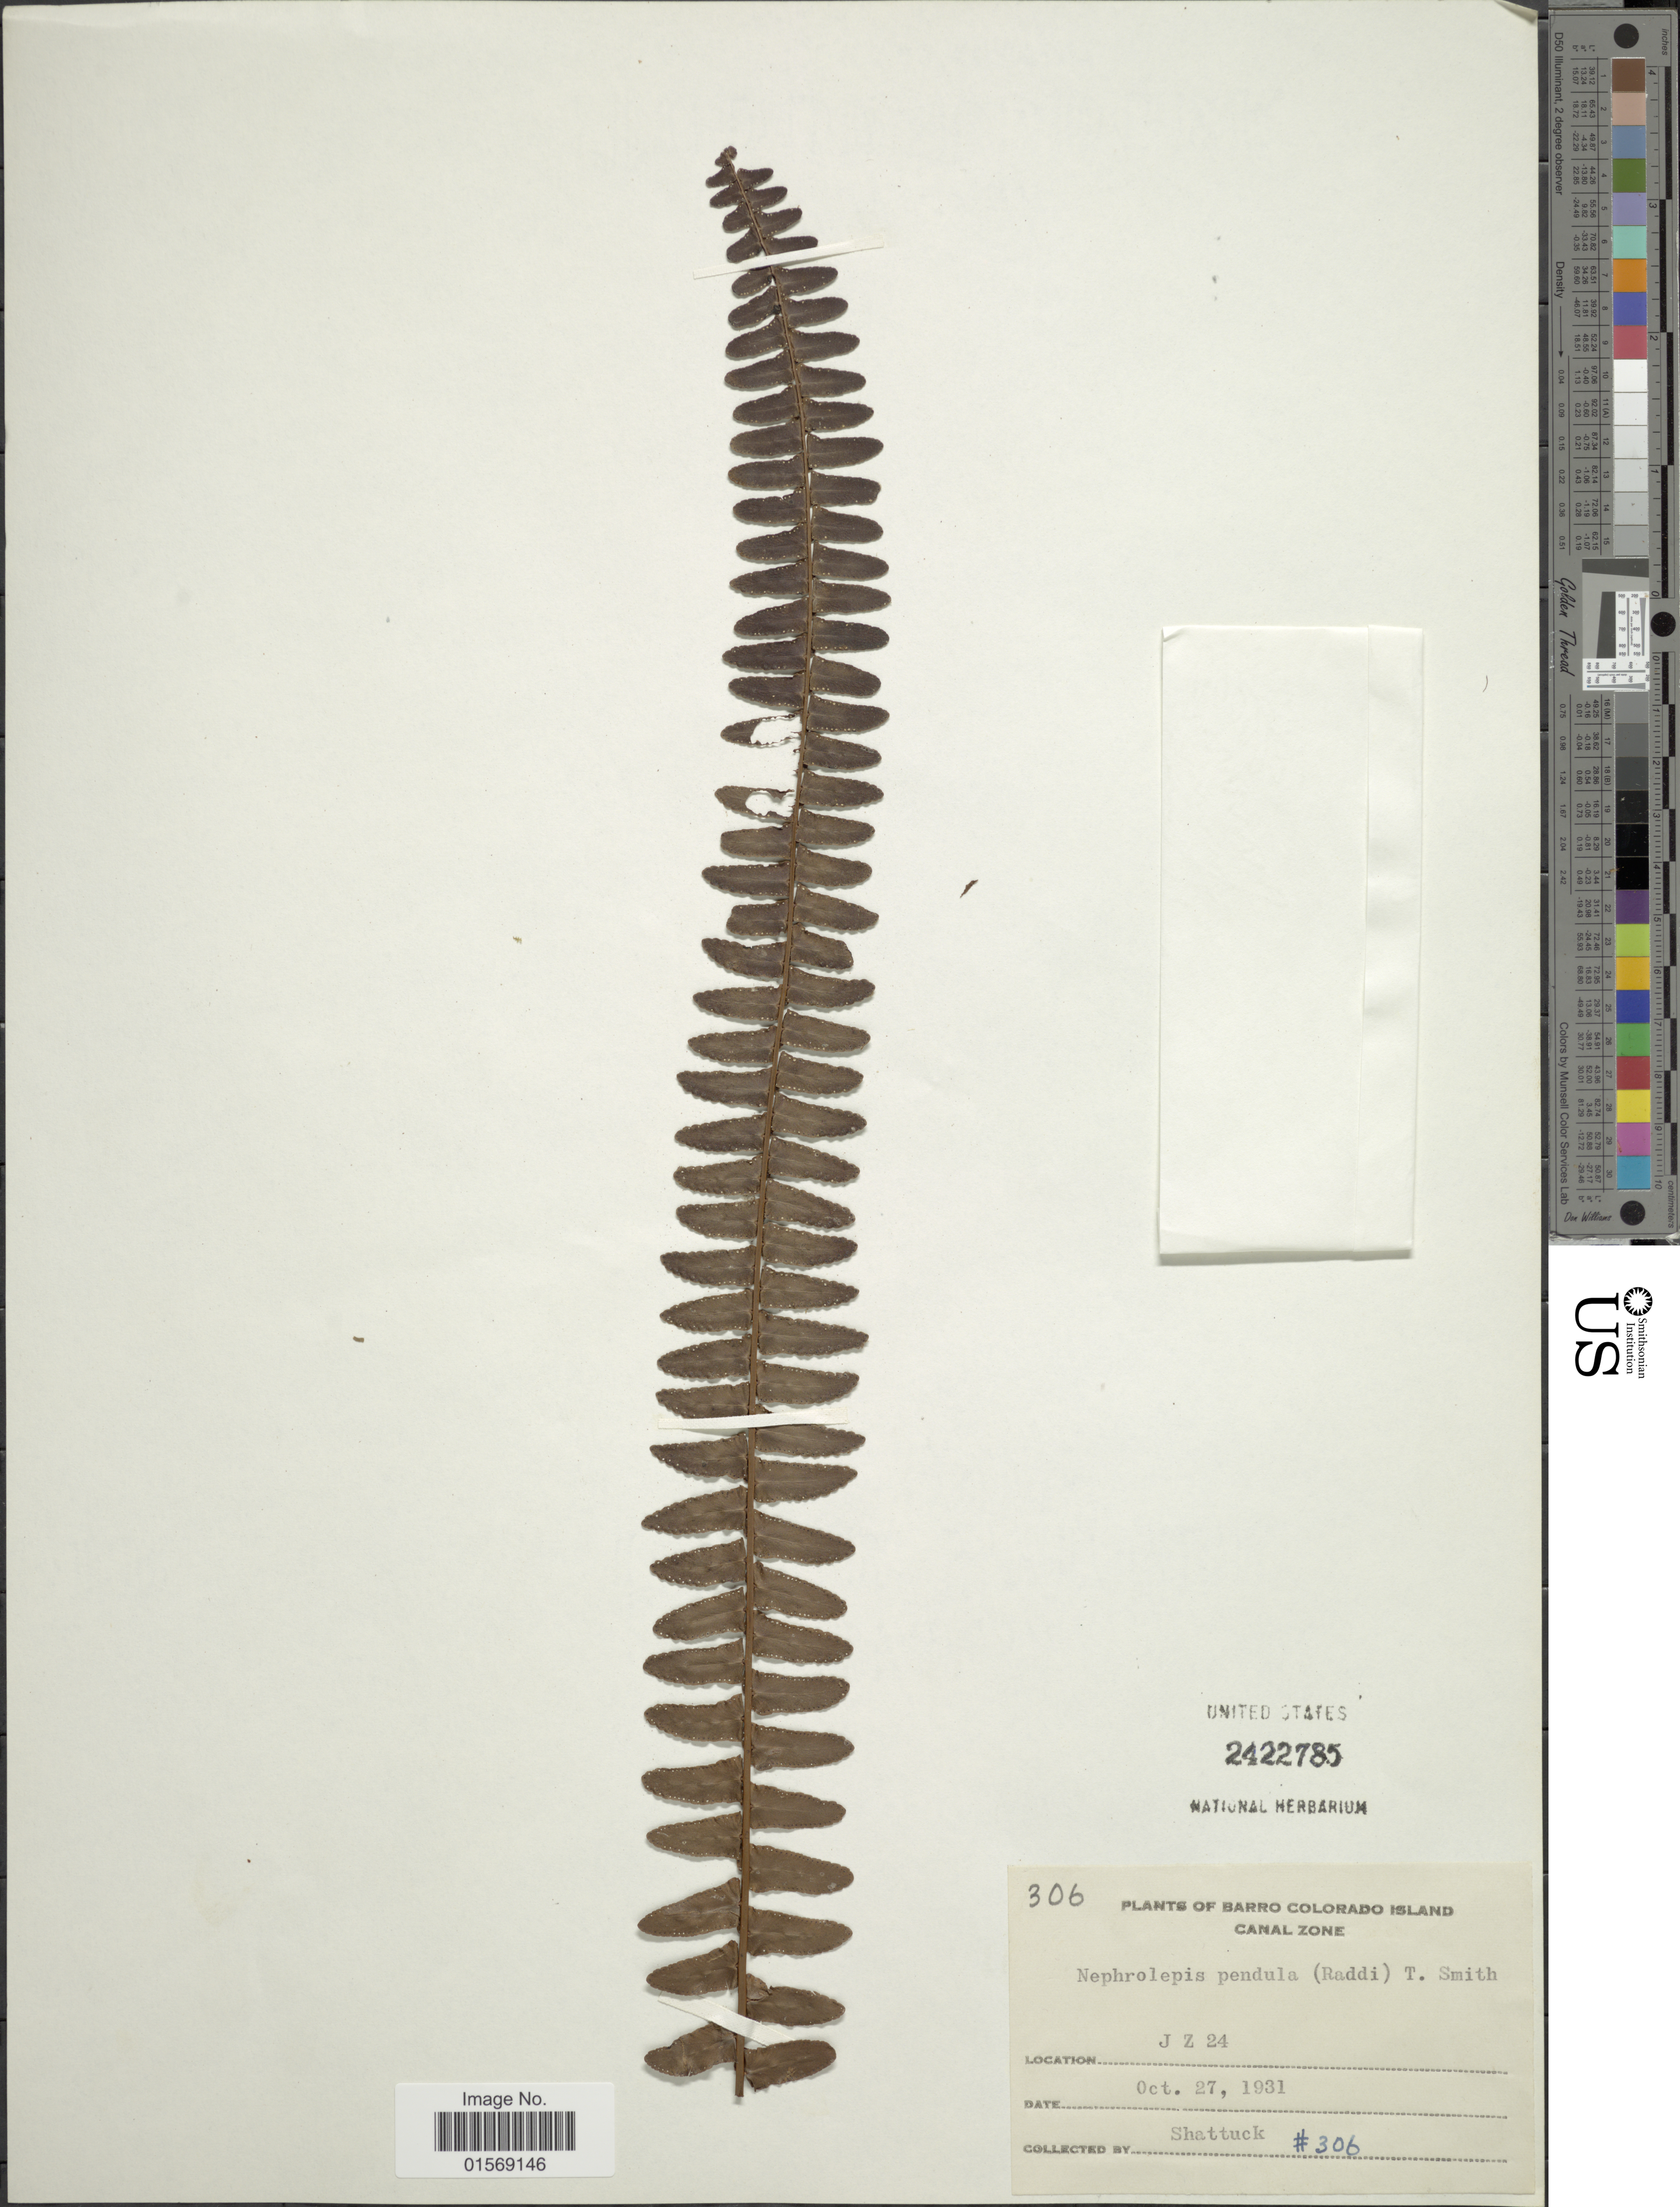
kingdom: Plantae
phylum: Tracheophyta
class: Polypodiopsida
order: Polypodiales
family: Nephrolepidaceae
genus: Nephrolepis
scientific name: Nephrolepis pendula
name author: (Raddi) J. Sm.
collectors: Shattuck, --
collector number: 306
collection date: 1931-10-27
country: Panama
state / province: Panamá Oeste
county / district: Canal Zone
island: Barro Colorado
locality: Panama, Barro Colorado Island, Canal Zone, J Z 24.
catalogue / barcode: US 2422785